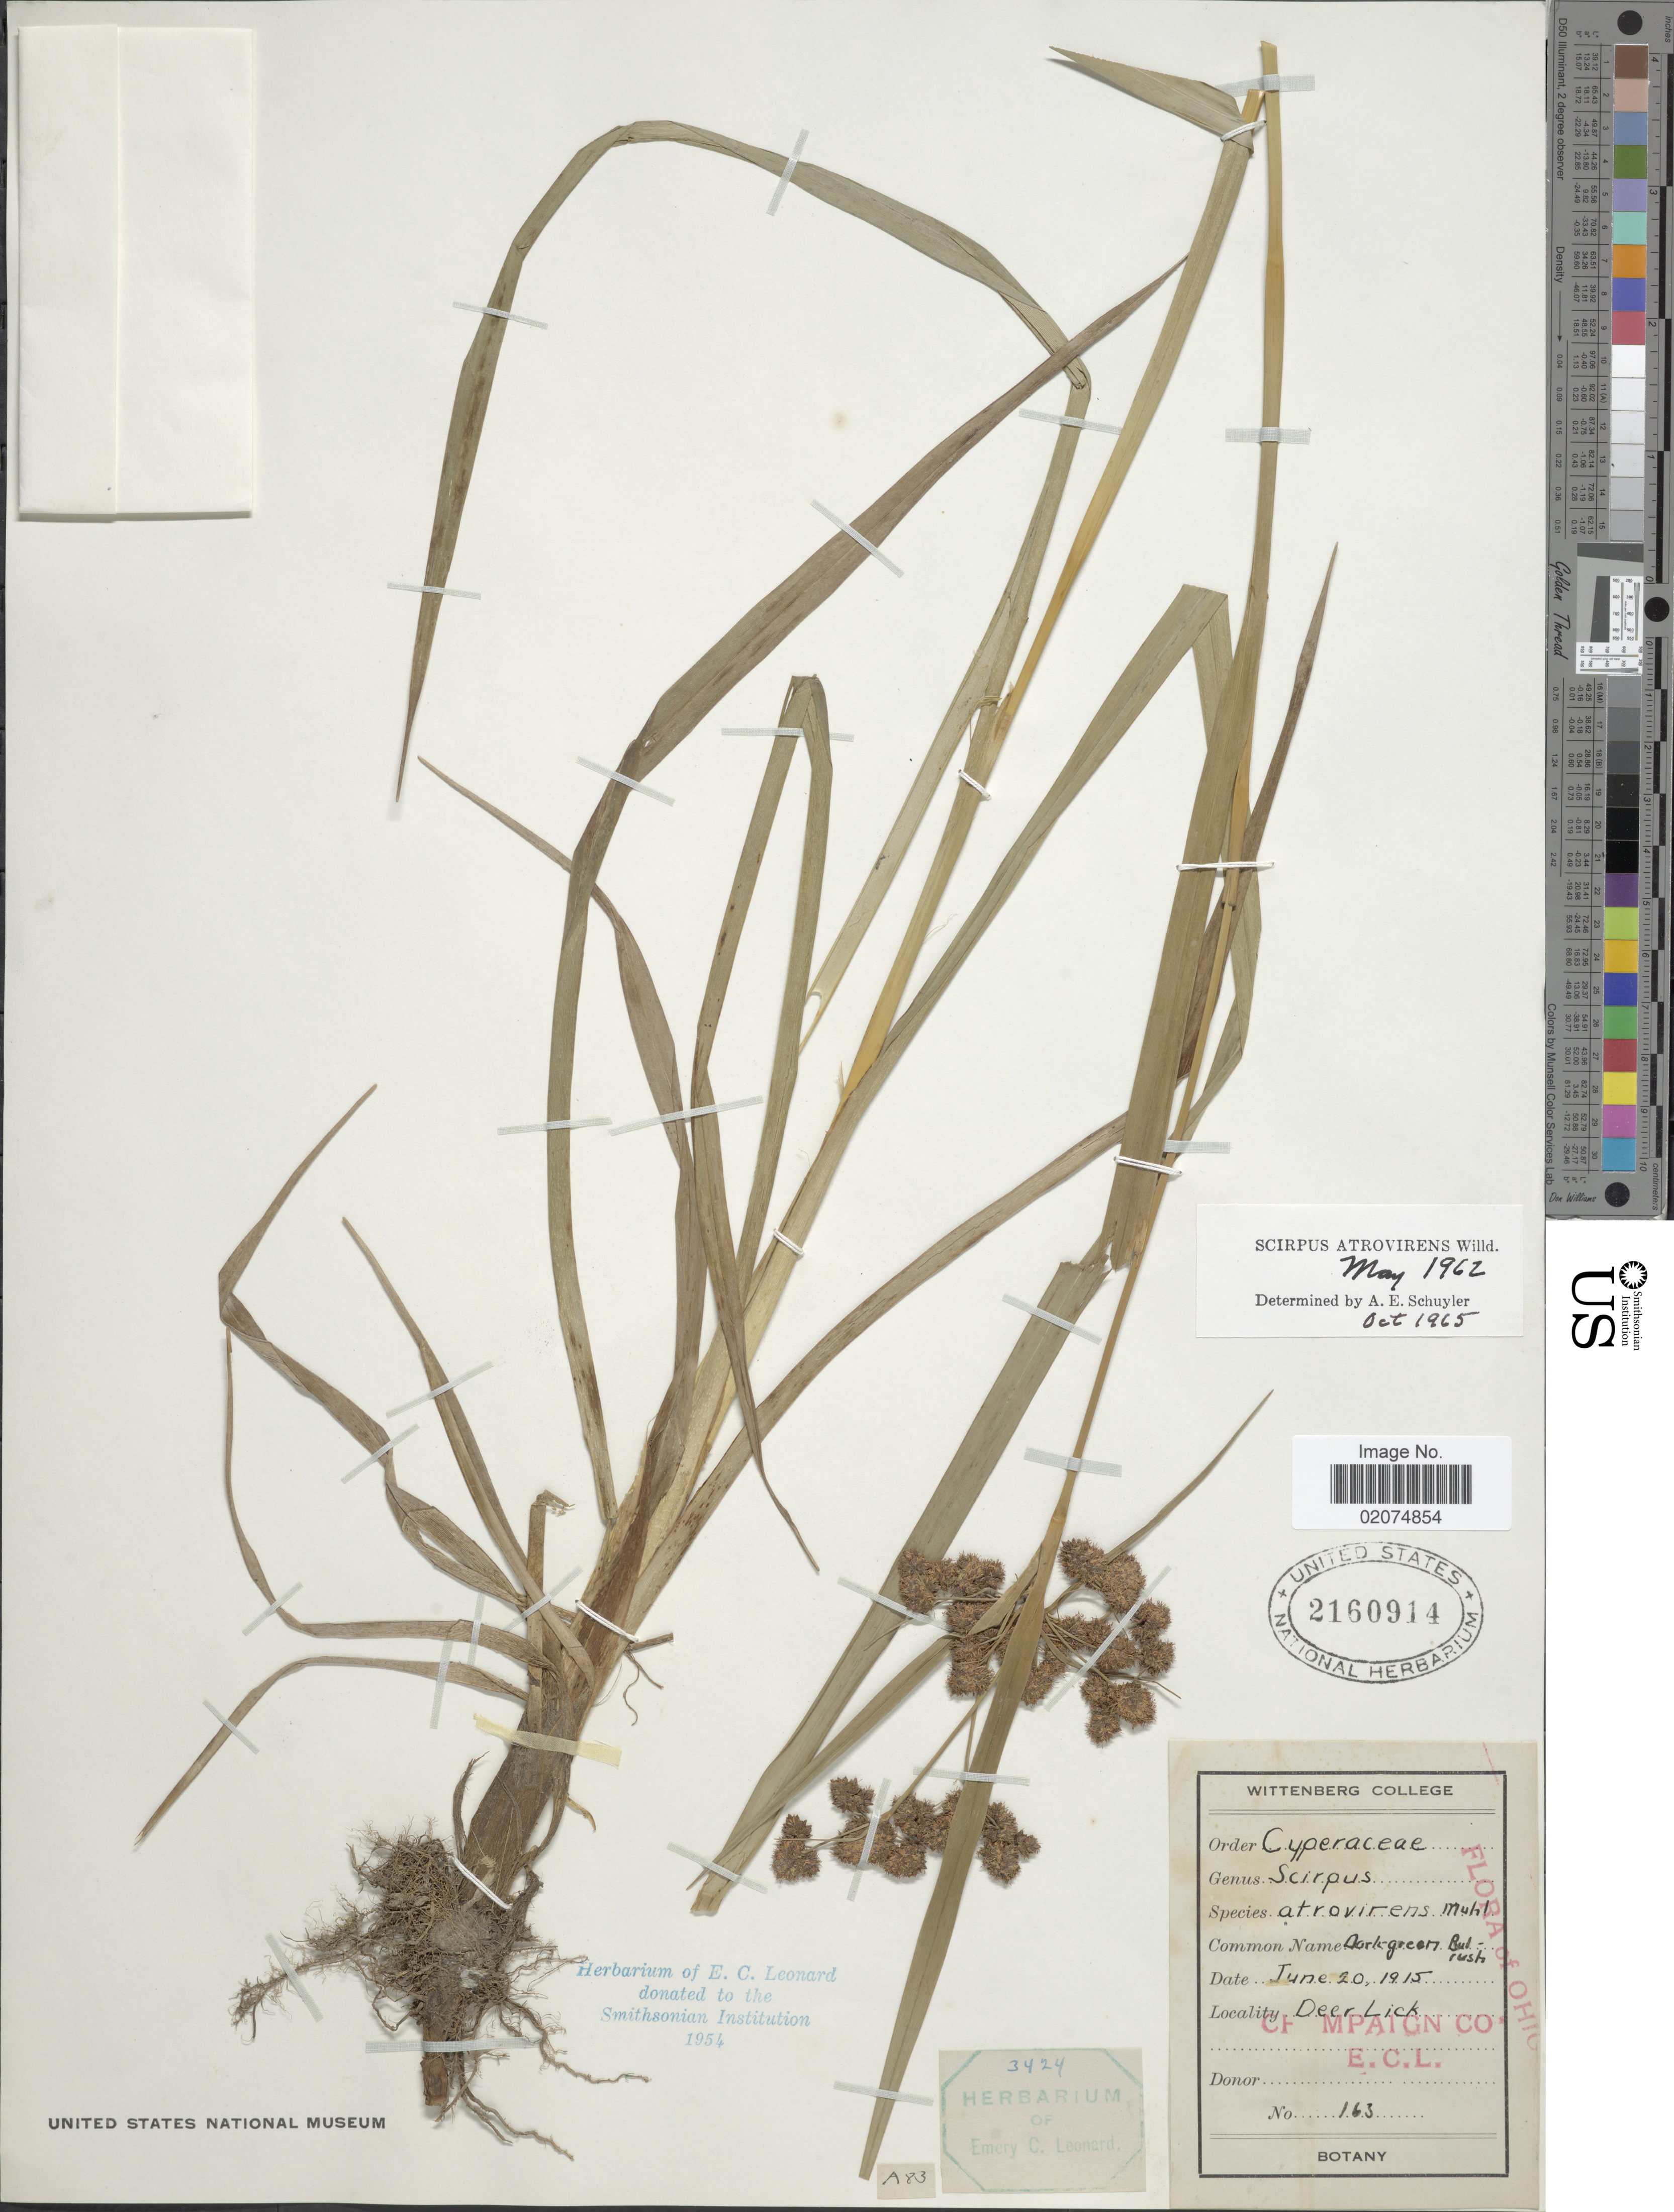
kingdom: Plantae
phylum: Tracheophyta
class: Liliopsida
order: Poales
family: Cyperaceae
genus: Scirpus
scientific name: Scirpus atrovirens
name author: Willd.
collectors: E. C. Leonard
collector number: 163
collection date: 1915-06-20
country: United States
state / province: Ohio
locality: Deer Lick, Champaign Co.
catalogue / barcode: US 2160914